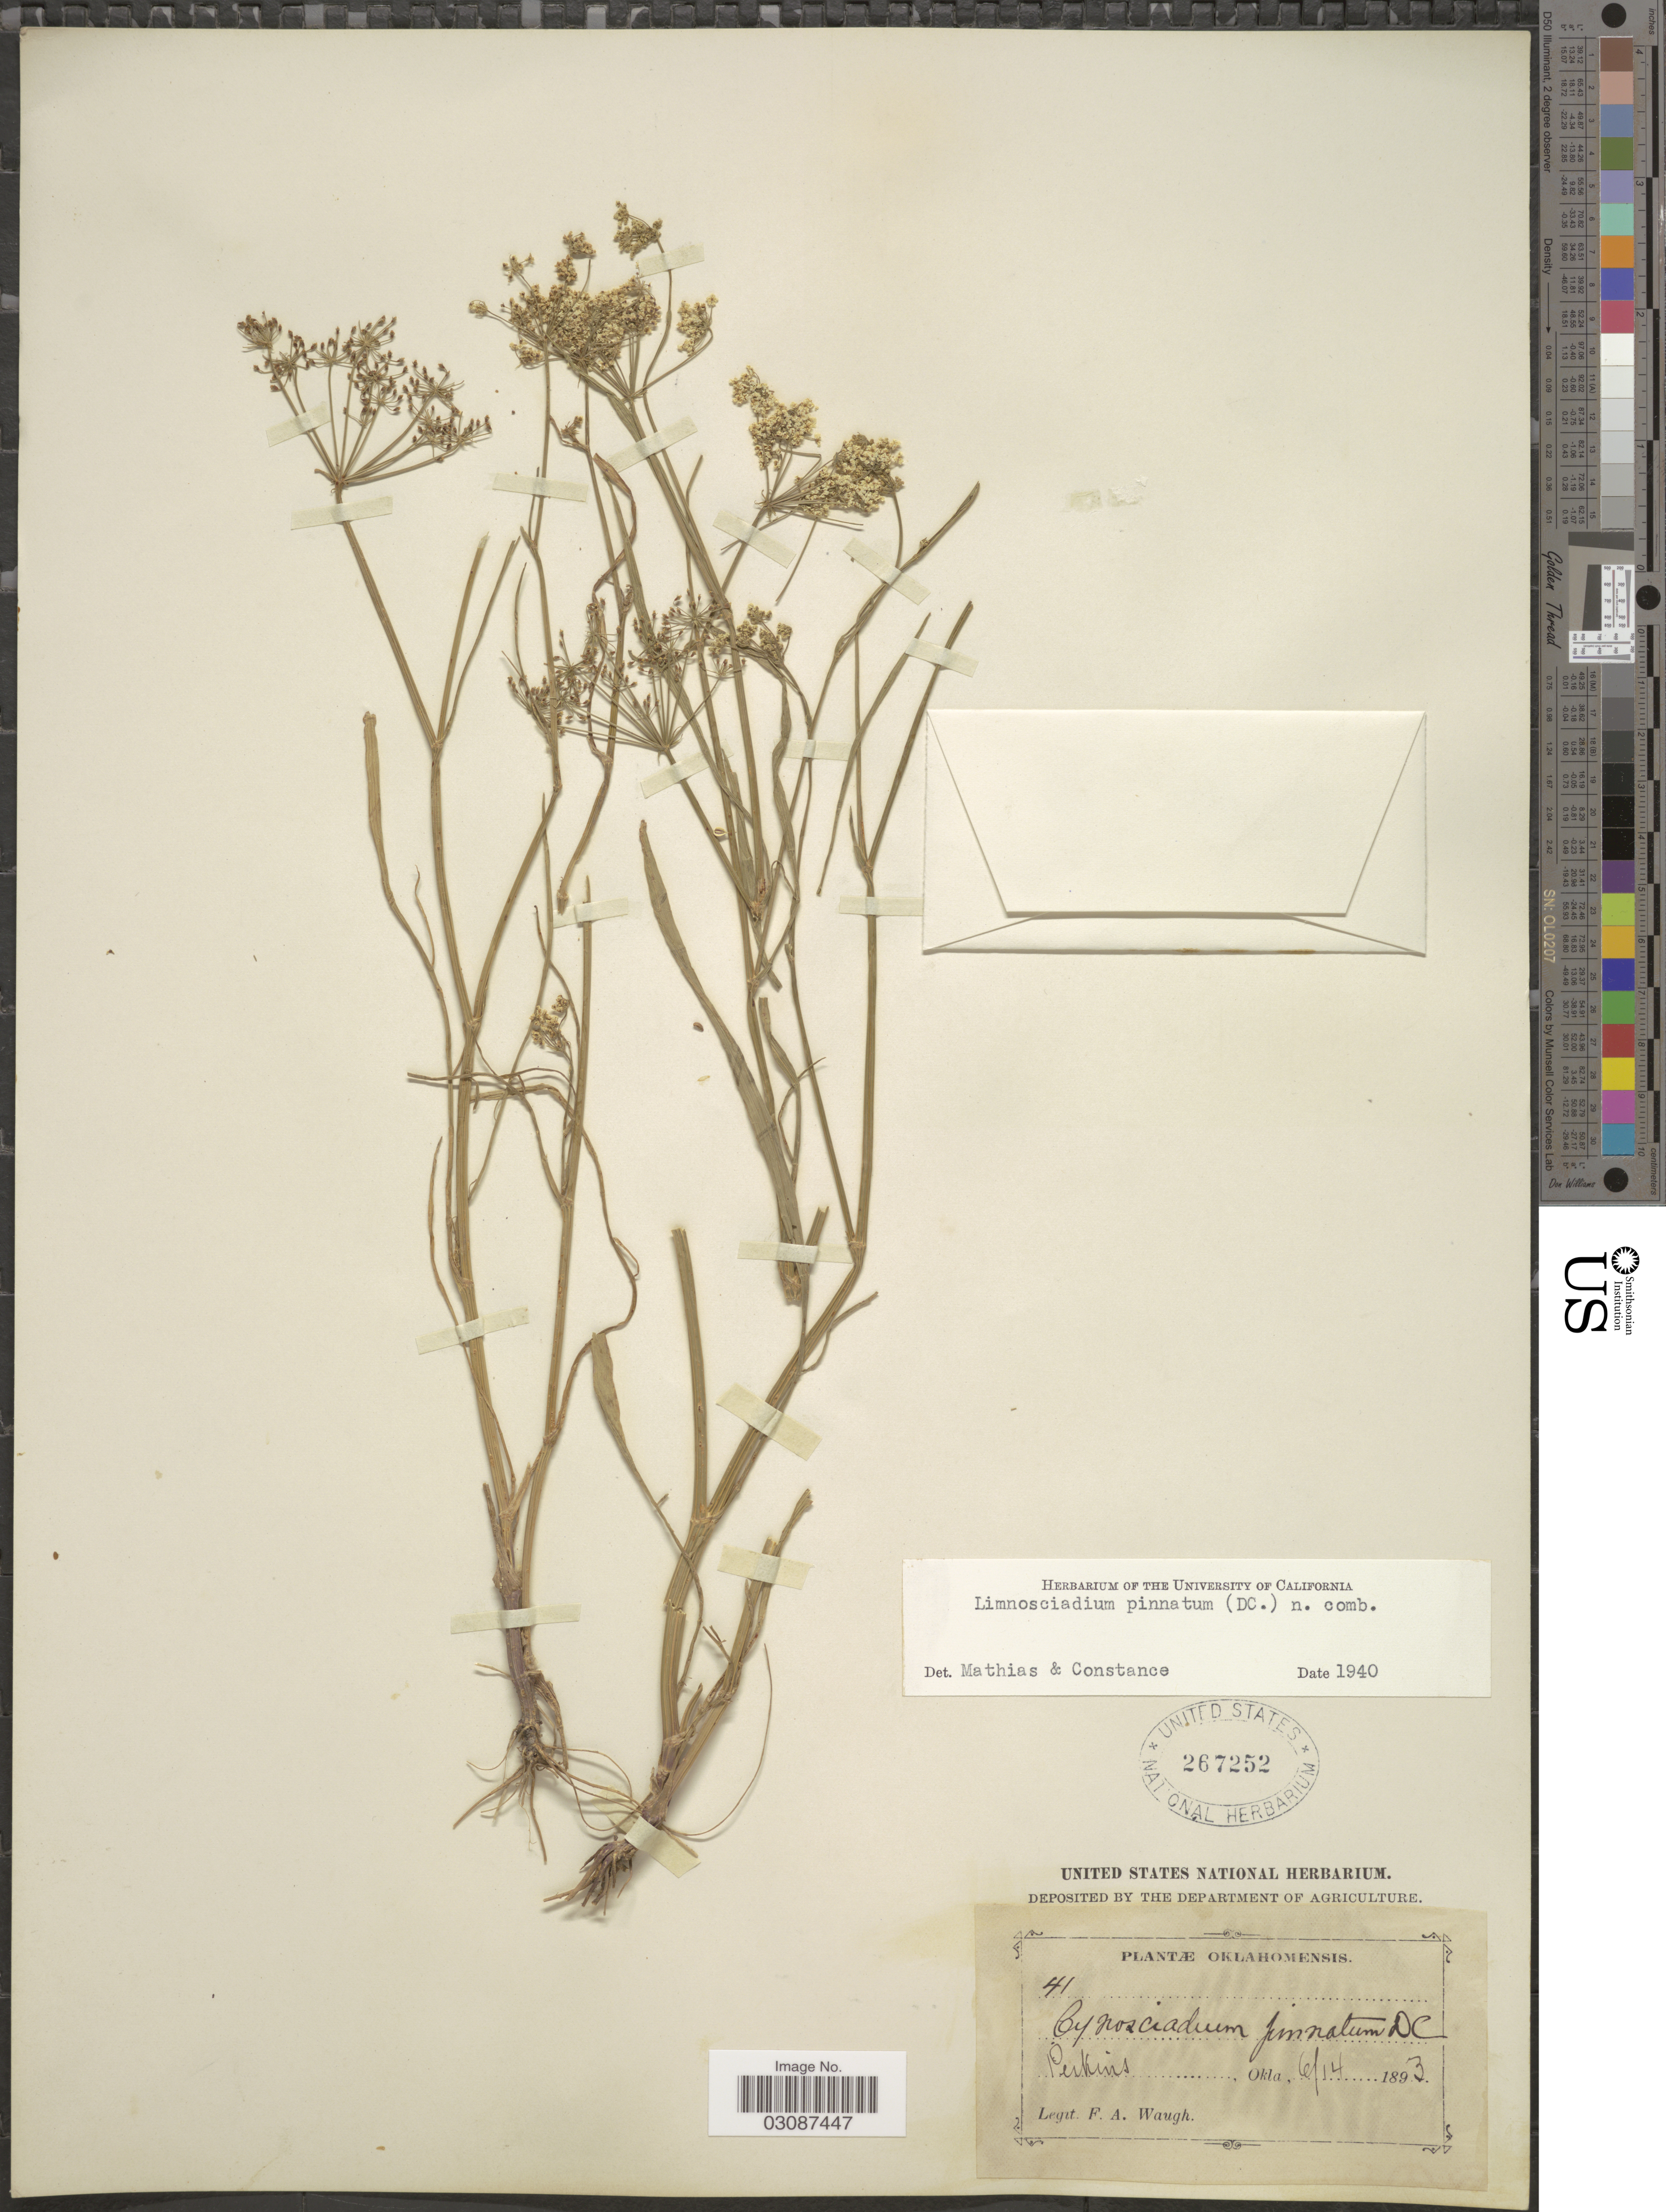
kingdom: Plantae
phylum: Tracheophyta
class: Magnoliopsida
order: Apiales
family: Apiaceae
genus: Limnosciadium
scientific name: Limnosciadium pinnatum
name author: (DC.) Mathias & Constance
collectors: F. Waugh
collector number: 41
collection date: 1893-06-14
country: United States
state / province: Oklahoma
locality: Perkins.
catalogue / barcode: US 267252